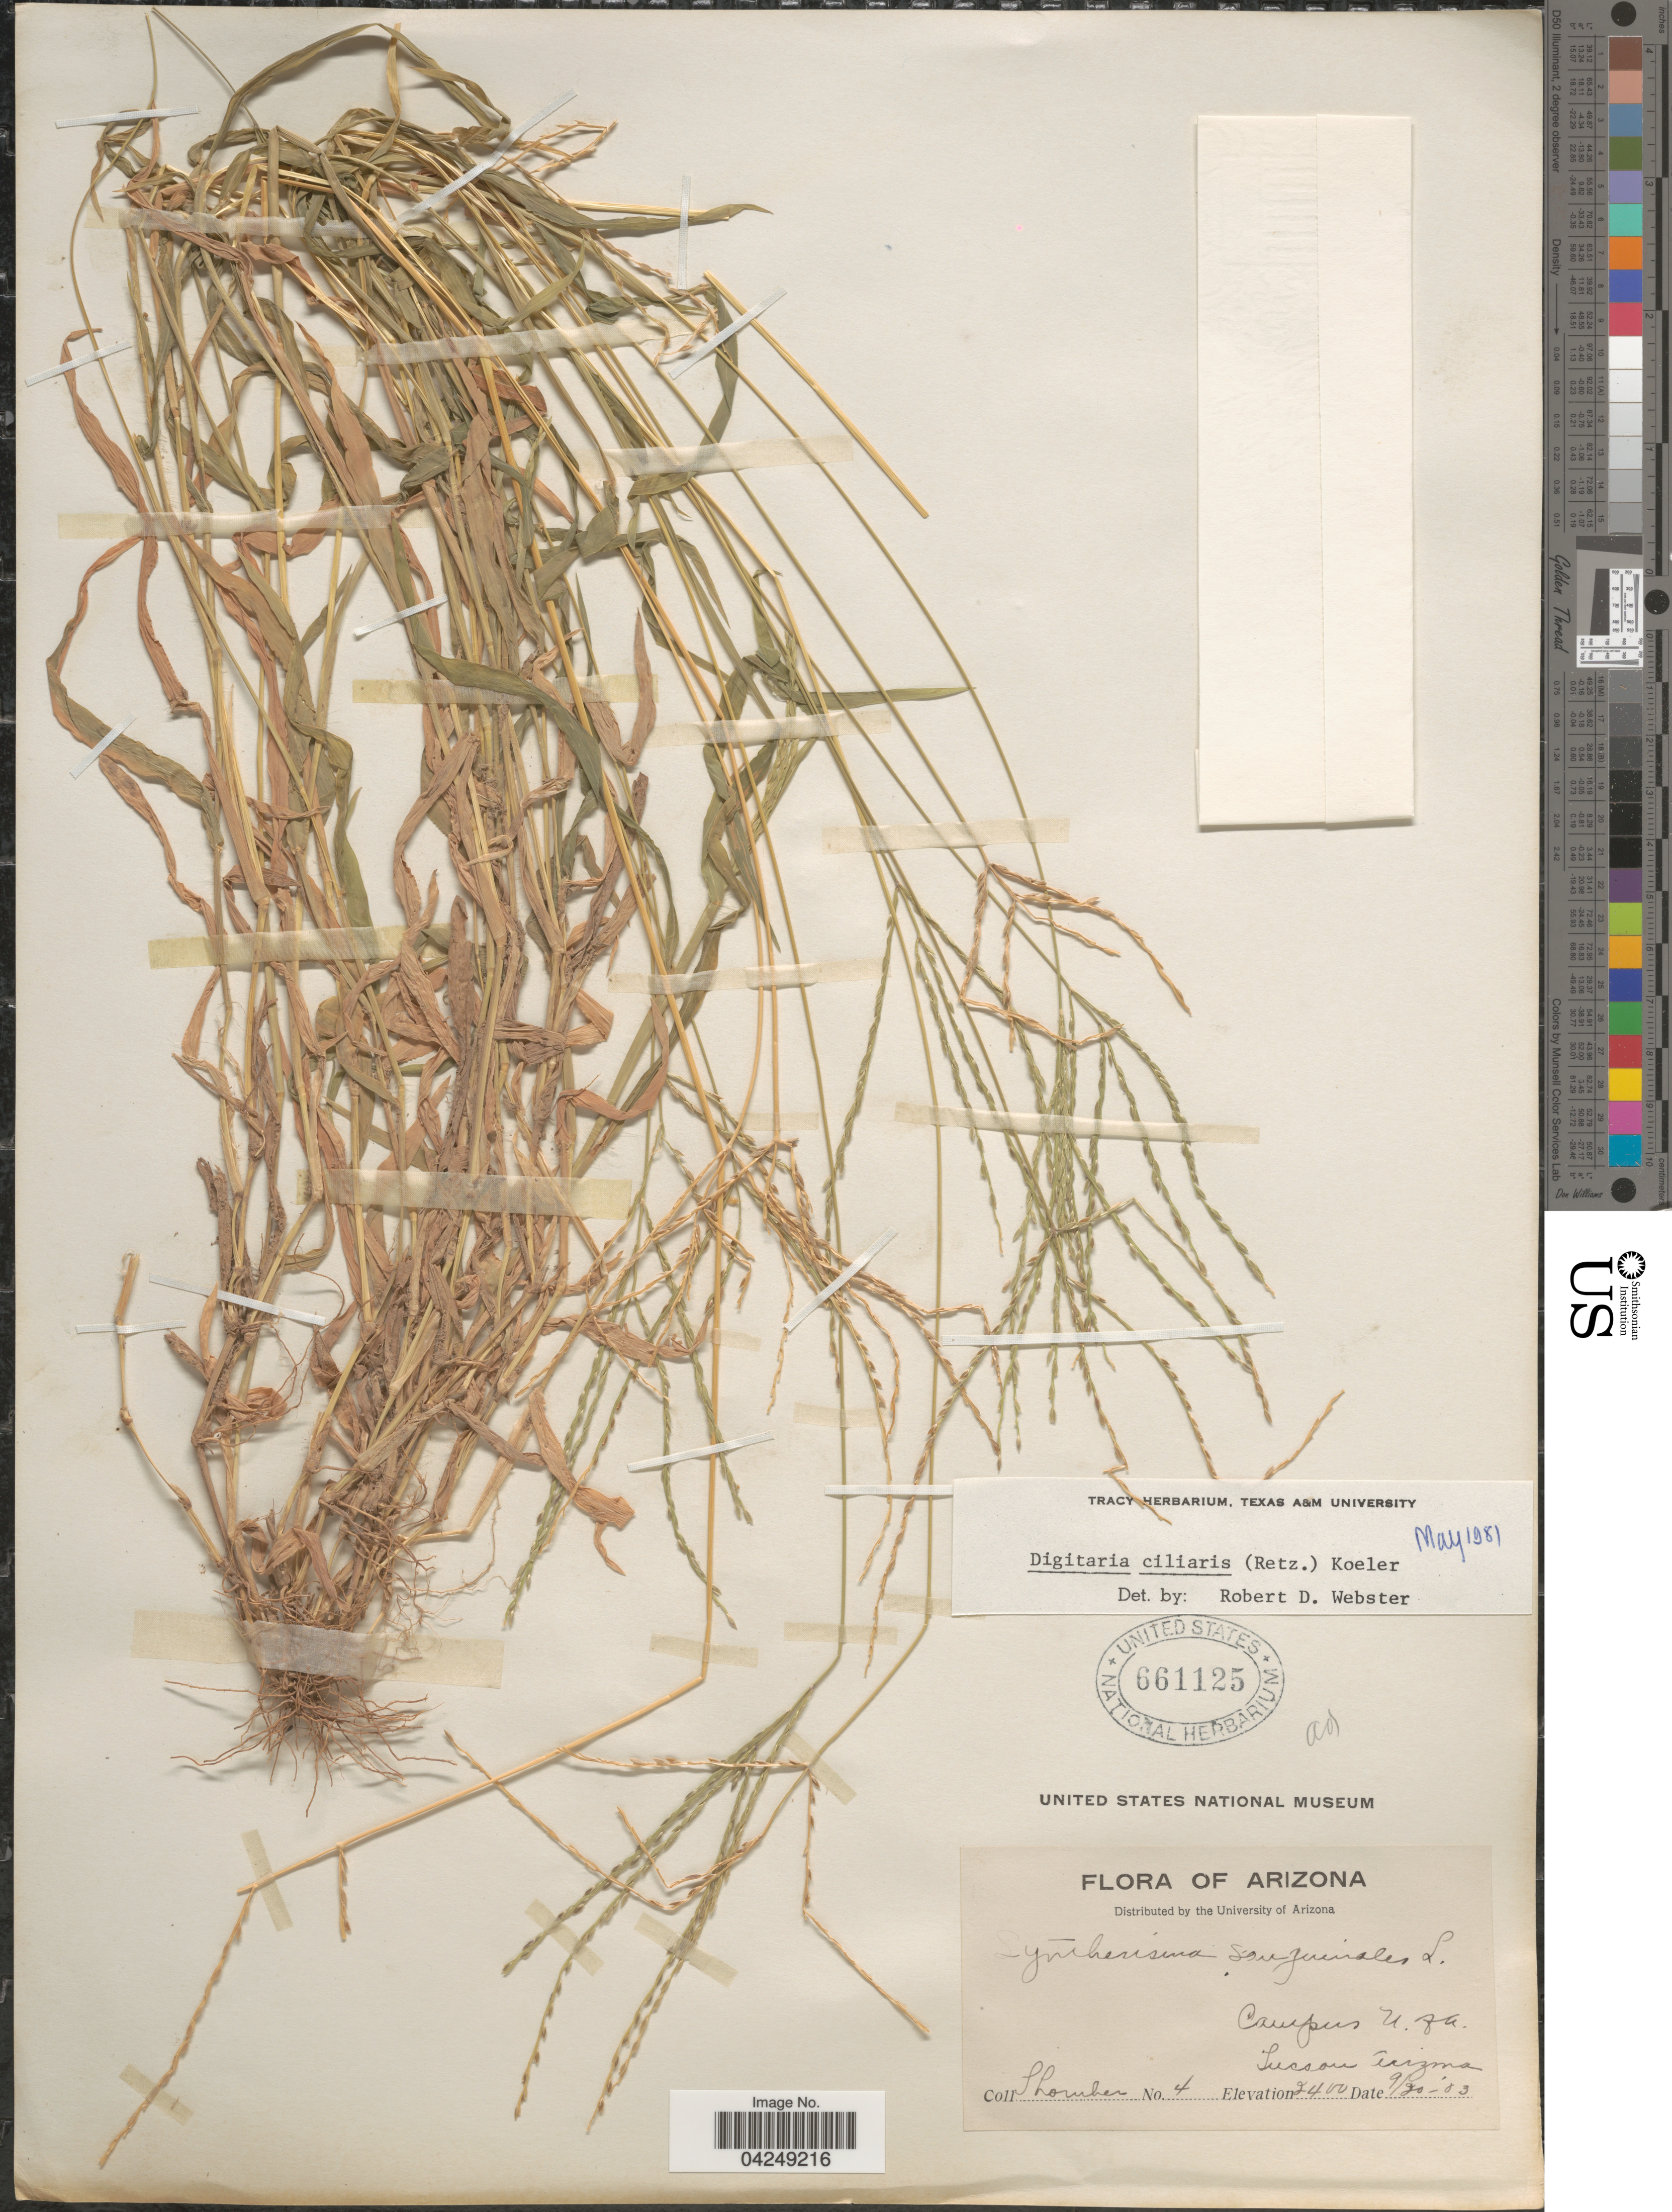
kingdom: Plantae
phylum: Tracheophyta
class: Liliopsida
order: Poales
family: Poaceae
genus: Digitaria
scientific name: Digitaria ciliaris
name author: (Retz.) Koeler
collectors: J. Lomber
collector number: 4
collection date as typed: Transcribed d/m/y: 20/9/3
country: United States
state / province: Arizona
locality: Campus U. of A. Tucson.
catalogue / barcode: US 661125